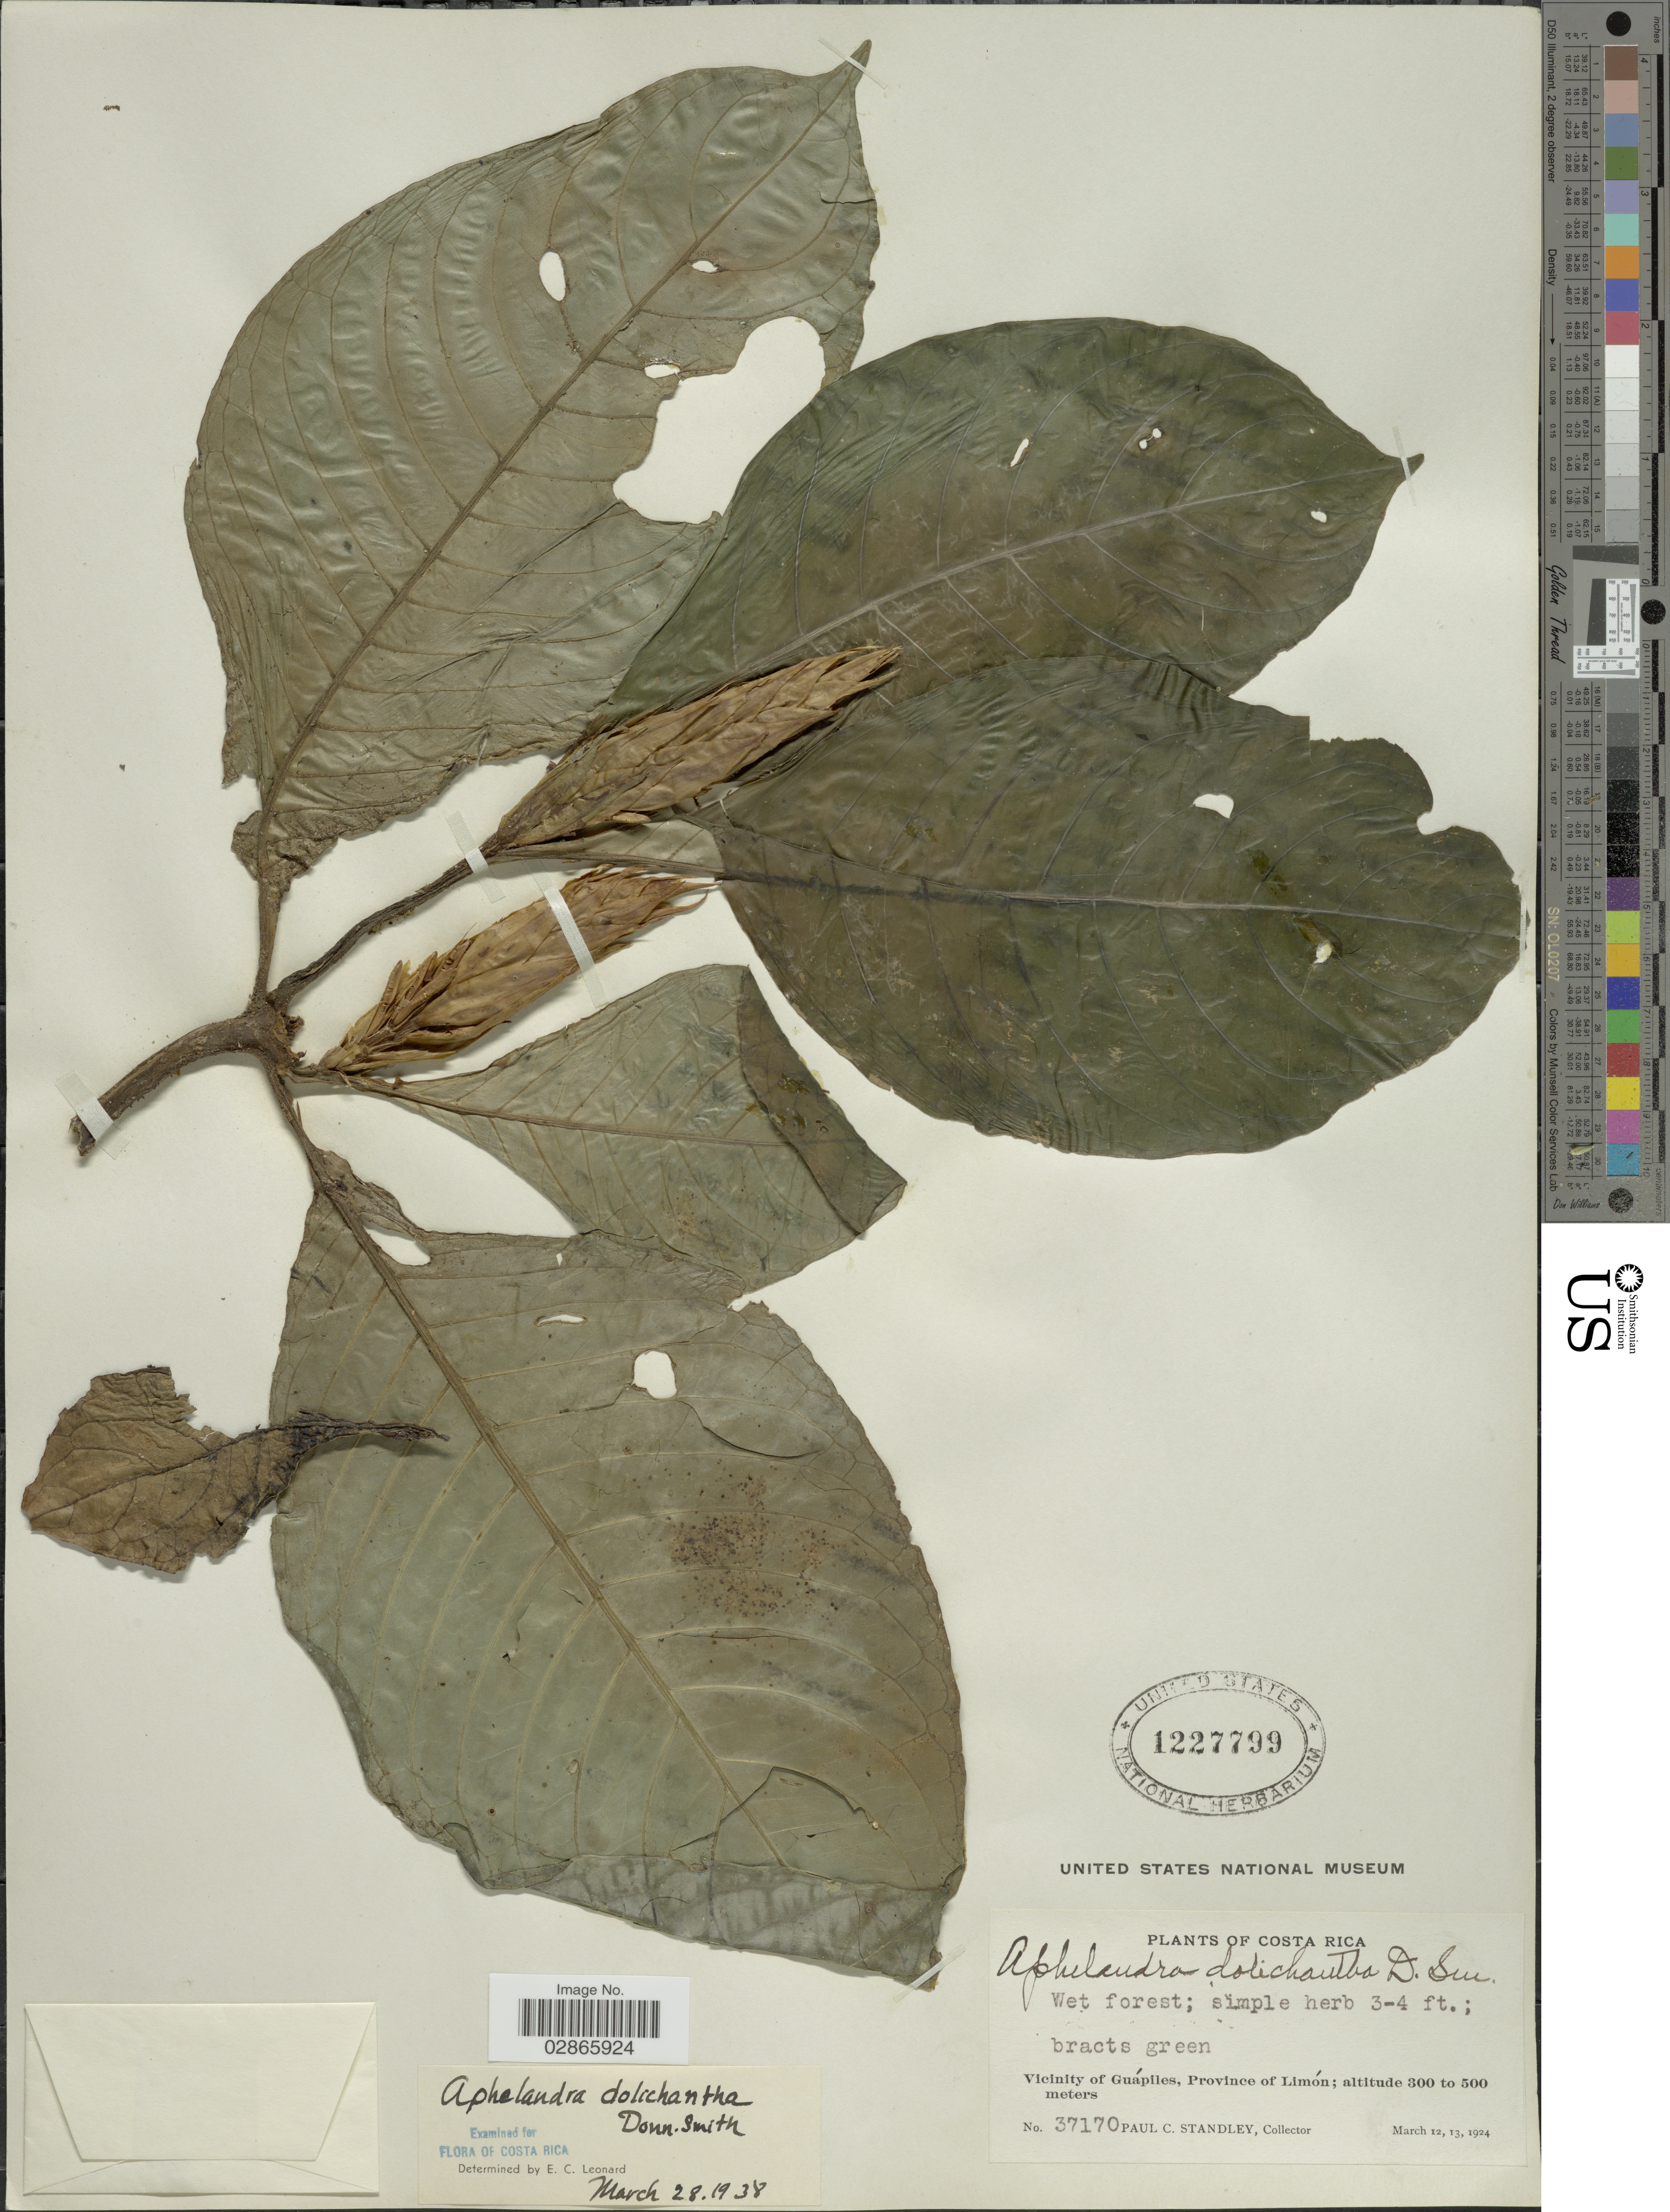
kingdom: Plantae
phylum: Tracheophyta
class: Magnoliopsida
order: Lamiales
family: Acanthaceae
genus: Aphelandra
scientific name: Aphelandra dolichantha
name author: Donn. Sm.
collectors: P. C. Standley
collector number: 37170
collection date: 1924-03-12/1924-03-13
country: Costa Rica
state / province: Limón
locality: Vicinity of Guápiles.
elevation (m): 300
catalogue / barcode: US 1227799